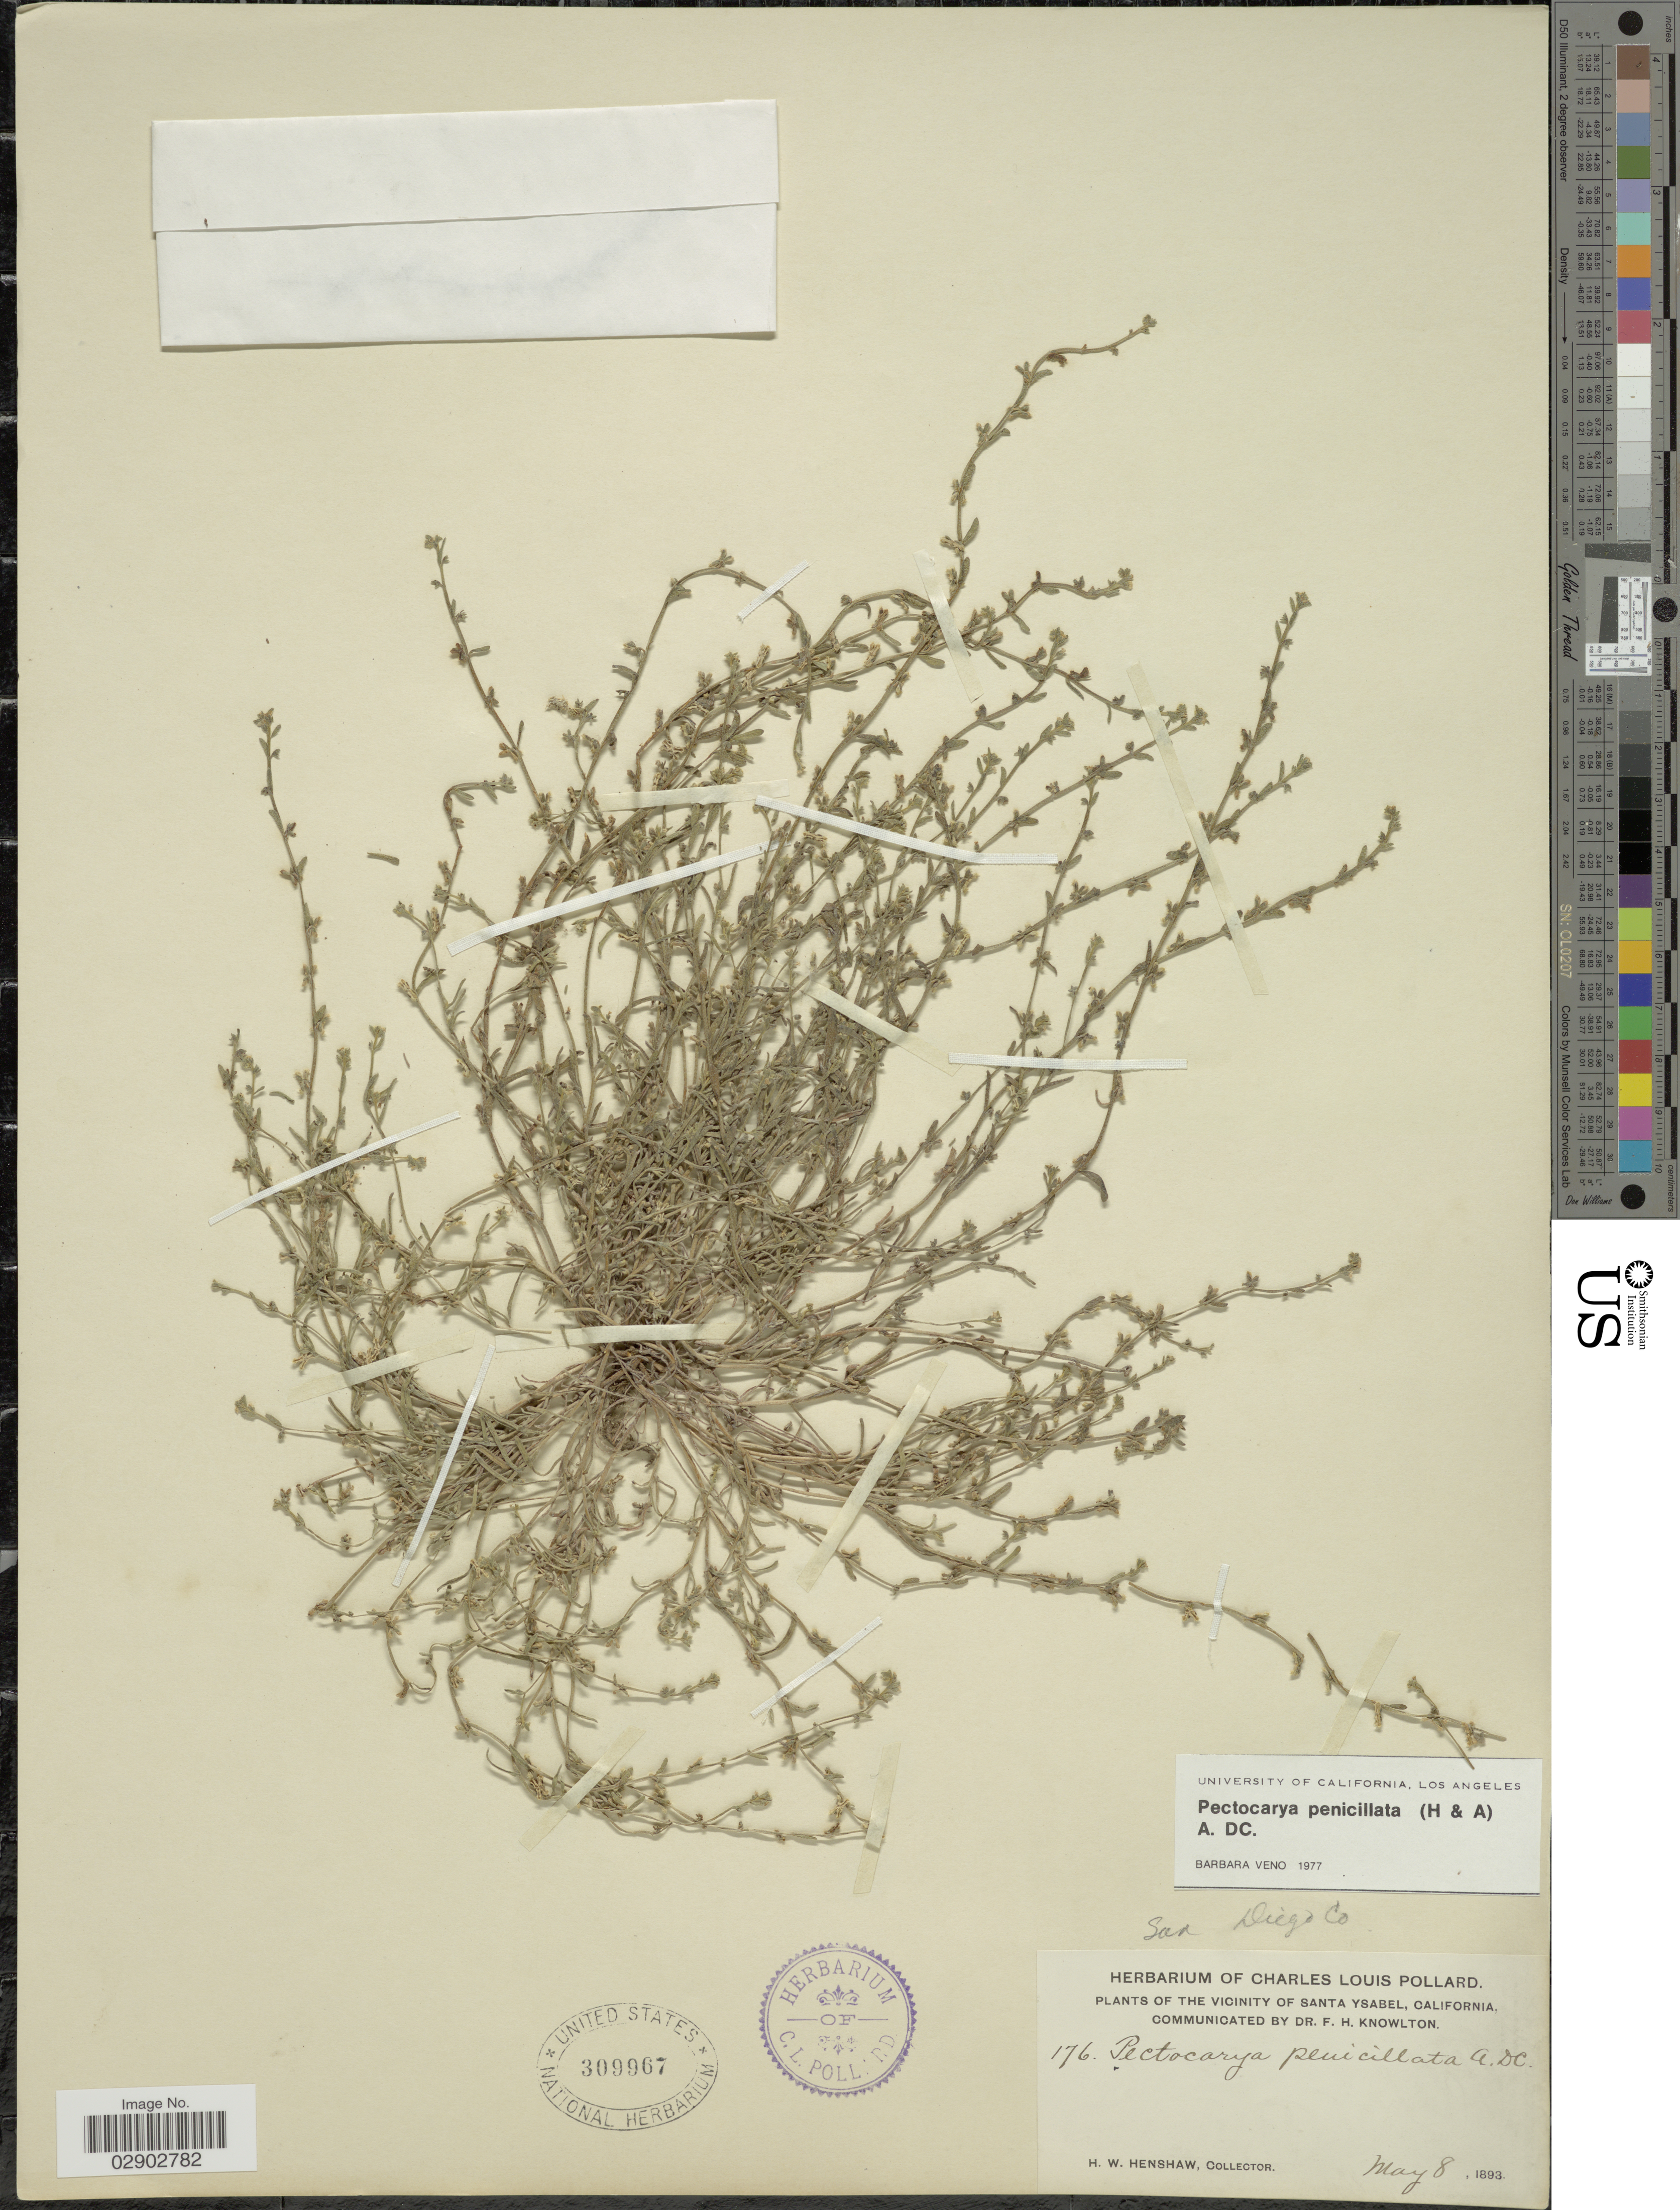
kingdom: Plantae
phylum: Tracheophyta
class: Magnoliopsida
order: Boraginales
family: Boraginaceae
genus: Pectocarya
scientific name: Pectocarya penicillata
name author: Hook. & Arn.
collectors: H. Henshaw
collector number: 176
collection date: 1893-05-08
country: United States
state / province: California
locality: Vicinity of Santa Ysabel.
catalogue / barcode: US 309967